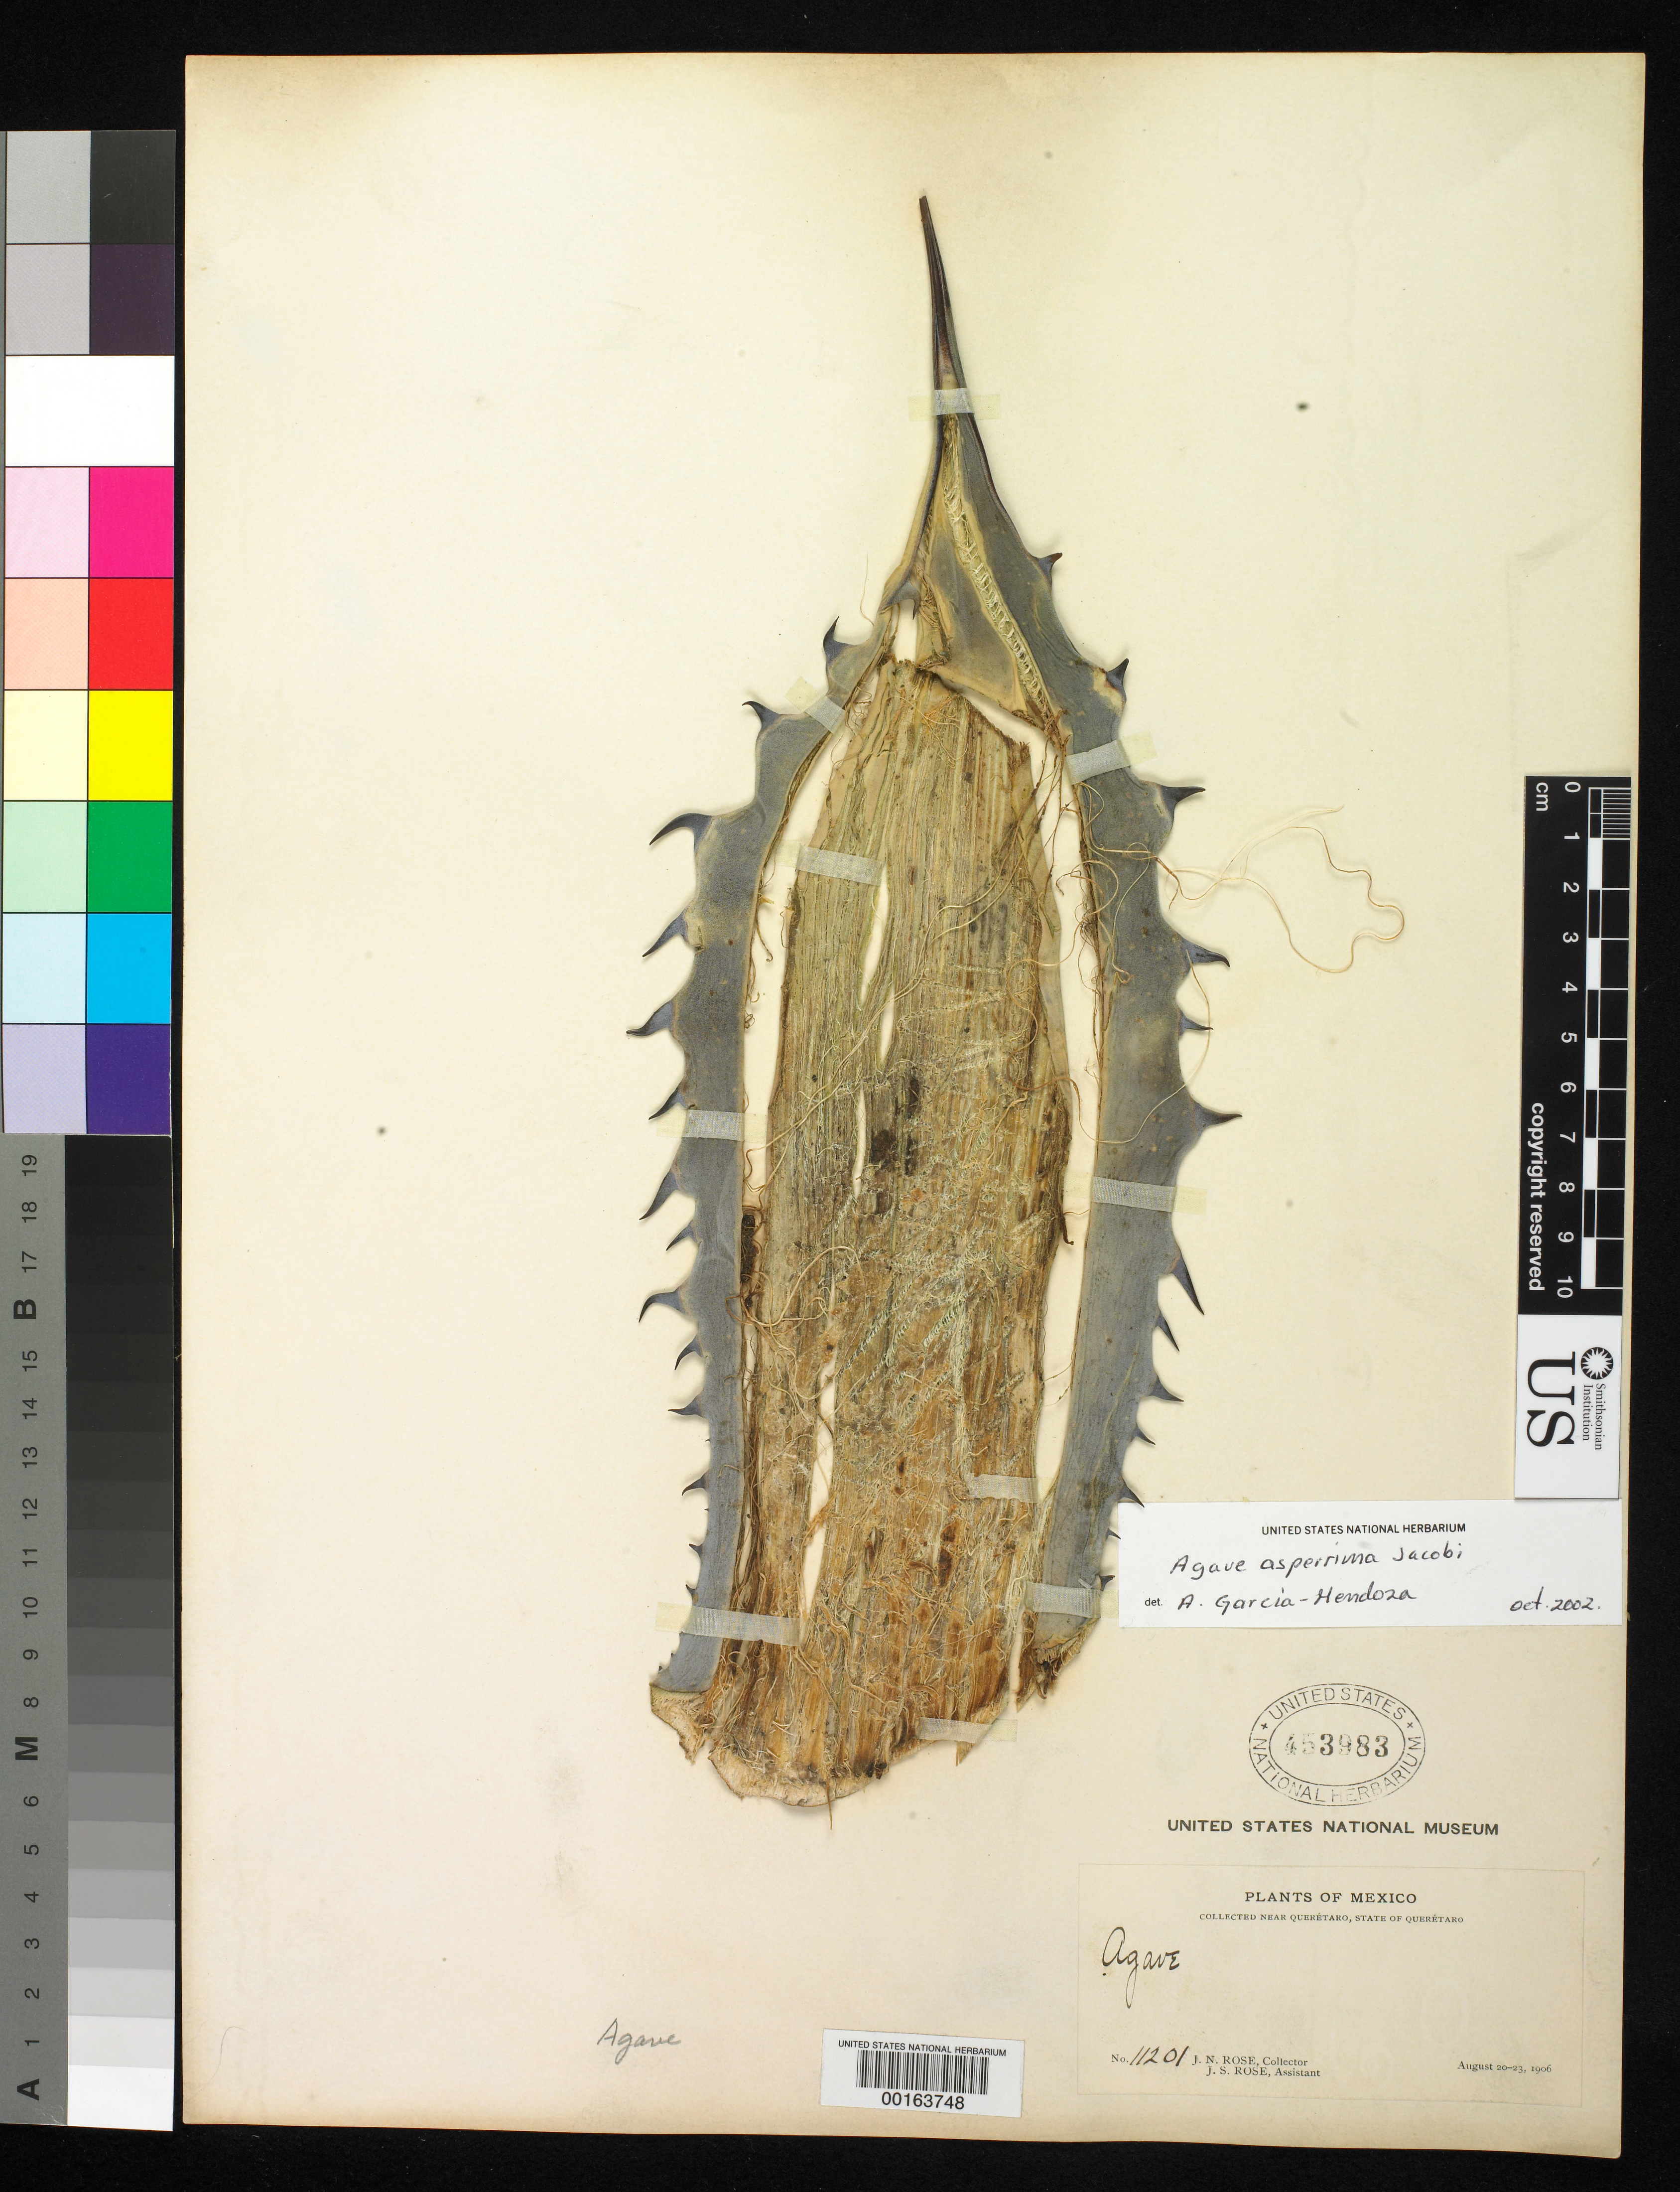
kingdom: Plantae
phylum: Tracheophyta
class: Liliopsida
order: Asparagales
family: Asparagaceae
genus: Agave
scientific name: Agave asperrima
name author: Jacobi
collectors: J. N. Rose & J. S. Rose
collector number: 11201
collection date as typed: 20 Aug 1906 to 23 Aug 1906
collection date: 1906-08-20/1906-08-23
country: Mexico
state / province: Querétaro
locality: Near Querétaro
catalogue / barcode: US 453983